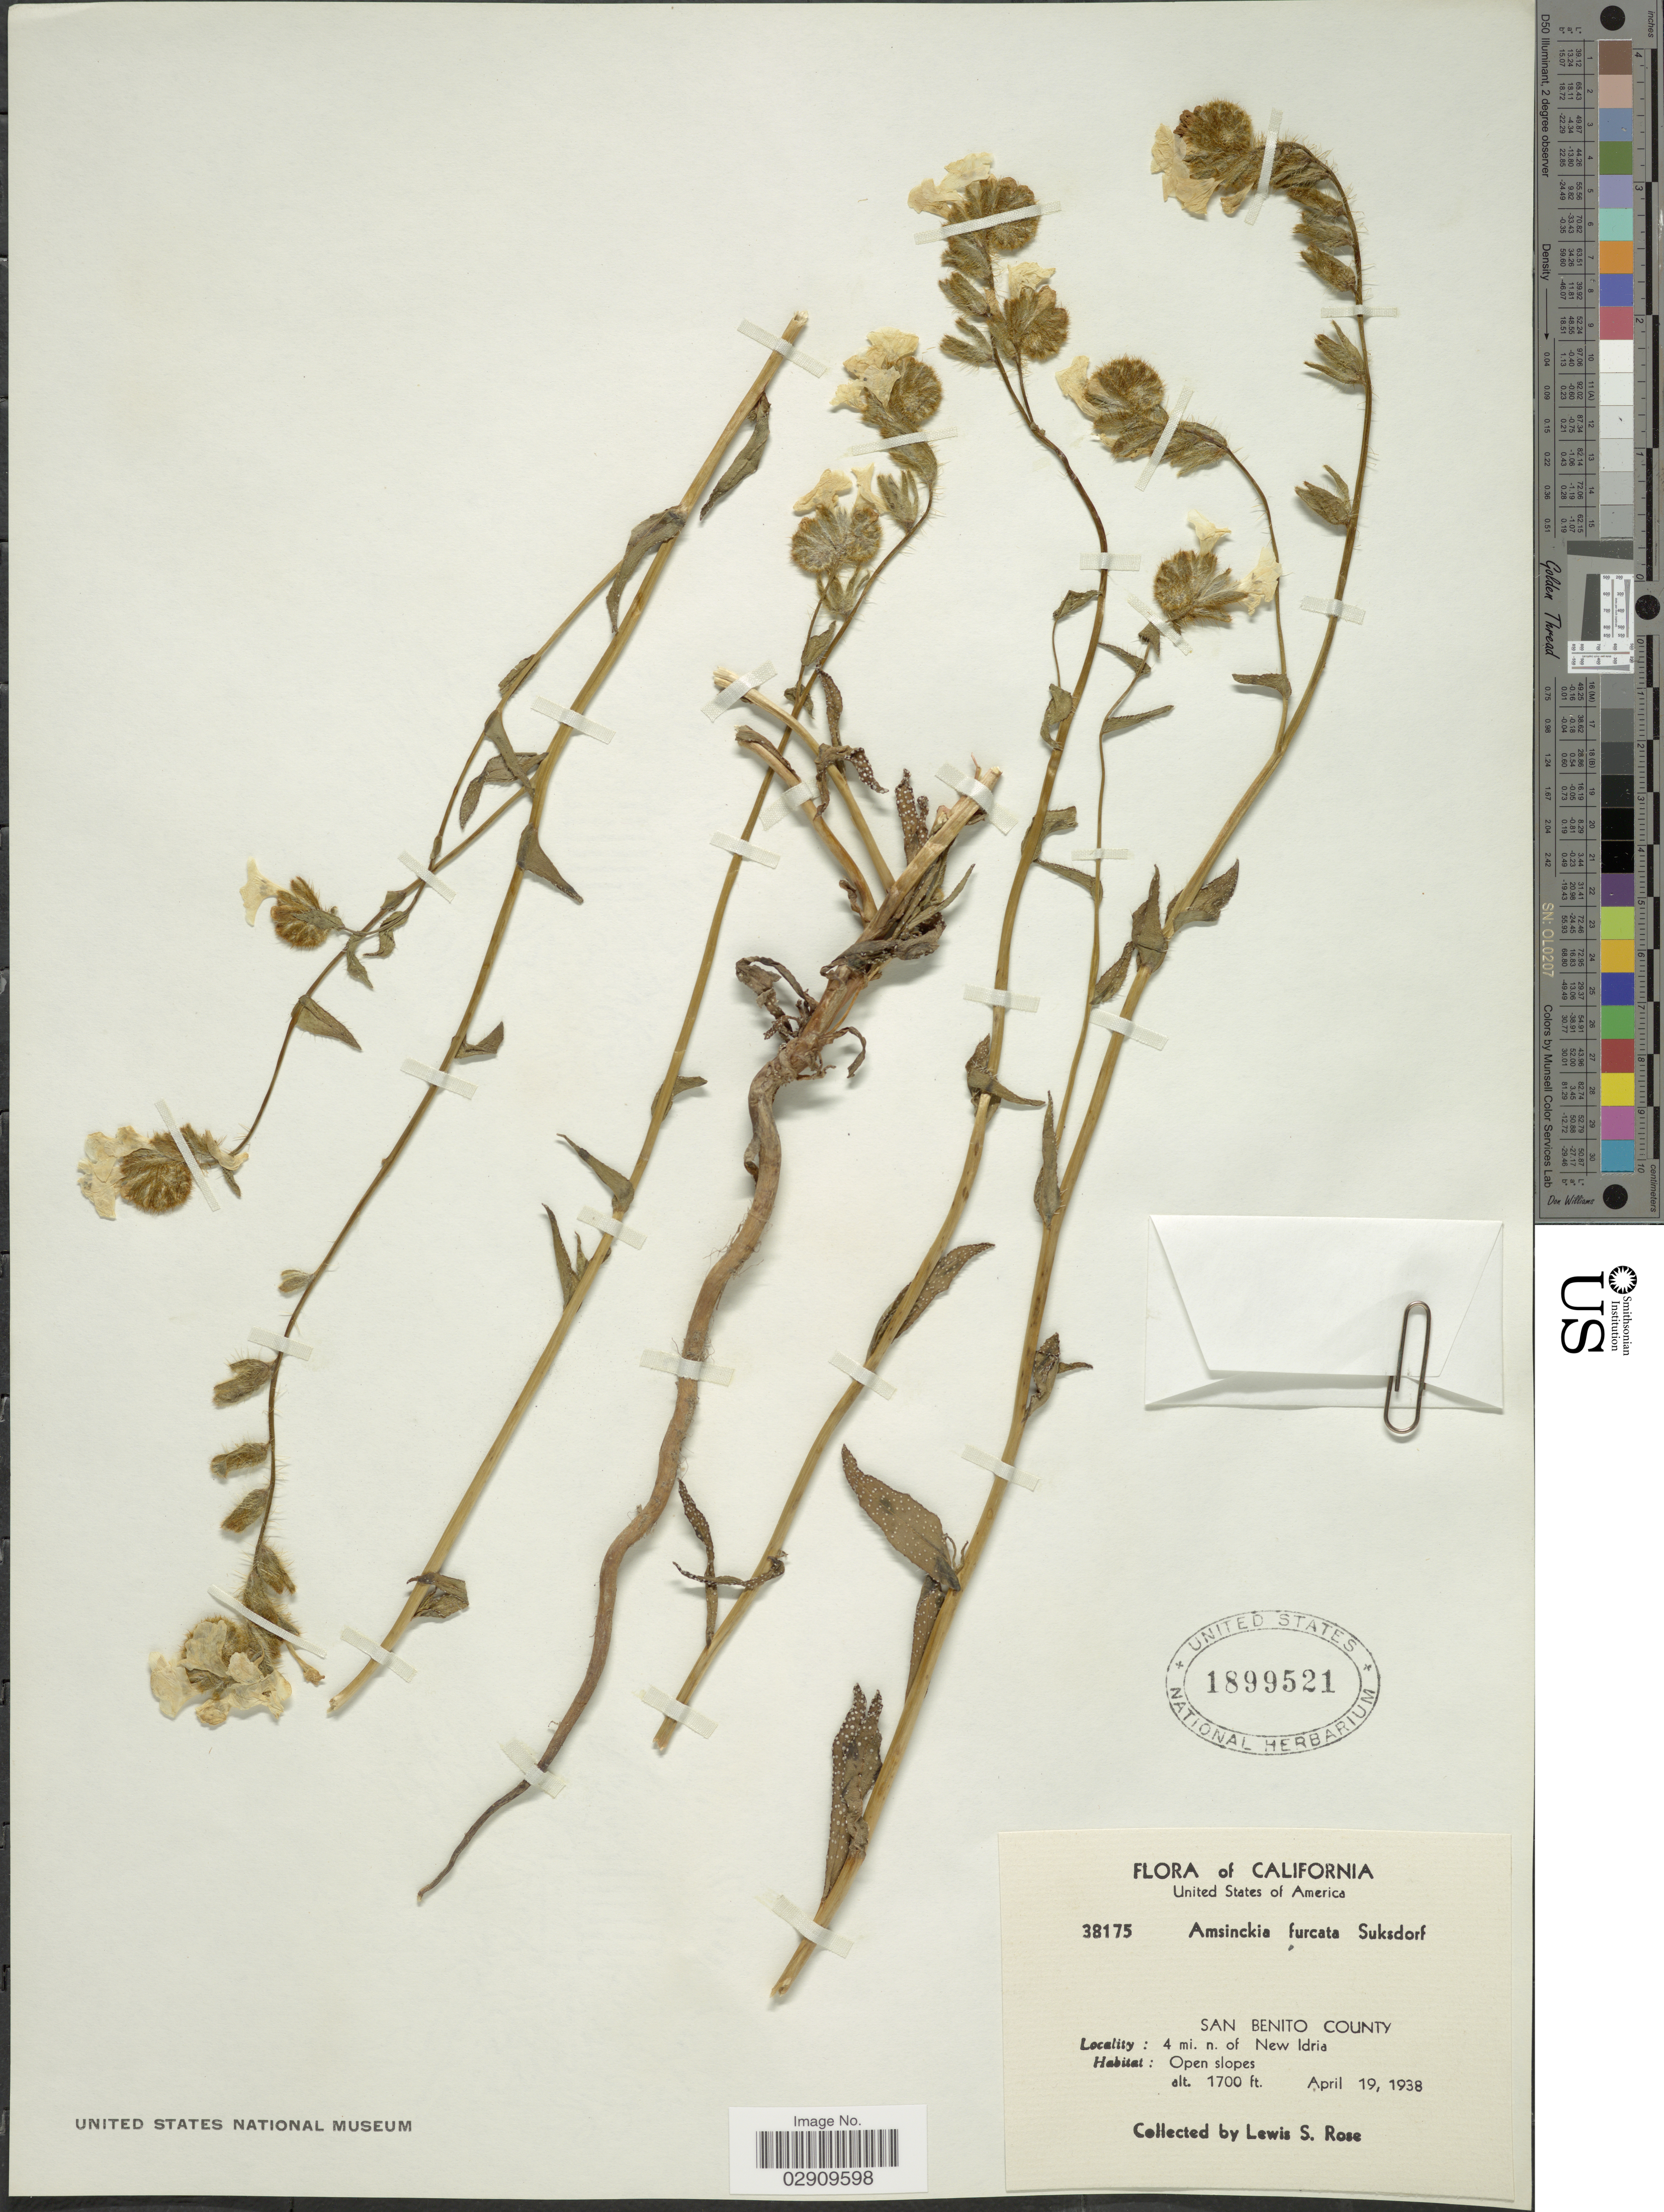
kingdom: Plantae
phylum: Tracheophyta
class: Magnoliopsida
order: Boraginales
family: Boraginaceae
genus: Amsinckia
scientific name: Amsinckia vernicosa var. furcata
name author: (Suksd.) Hoover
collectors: L. S. Rose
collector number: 38175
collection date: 1938-04-19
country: United States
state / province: California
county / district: San Benito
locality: San Benito County. 4 mi. n. of New Idria.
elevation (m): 518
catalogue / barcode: US 1899521